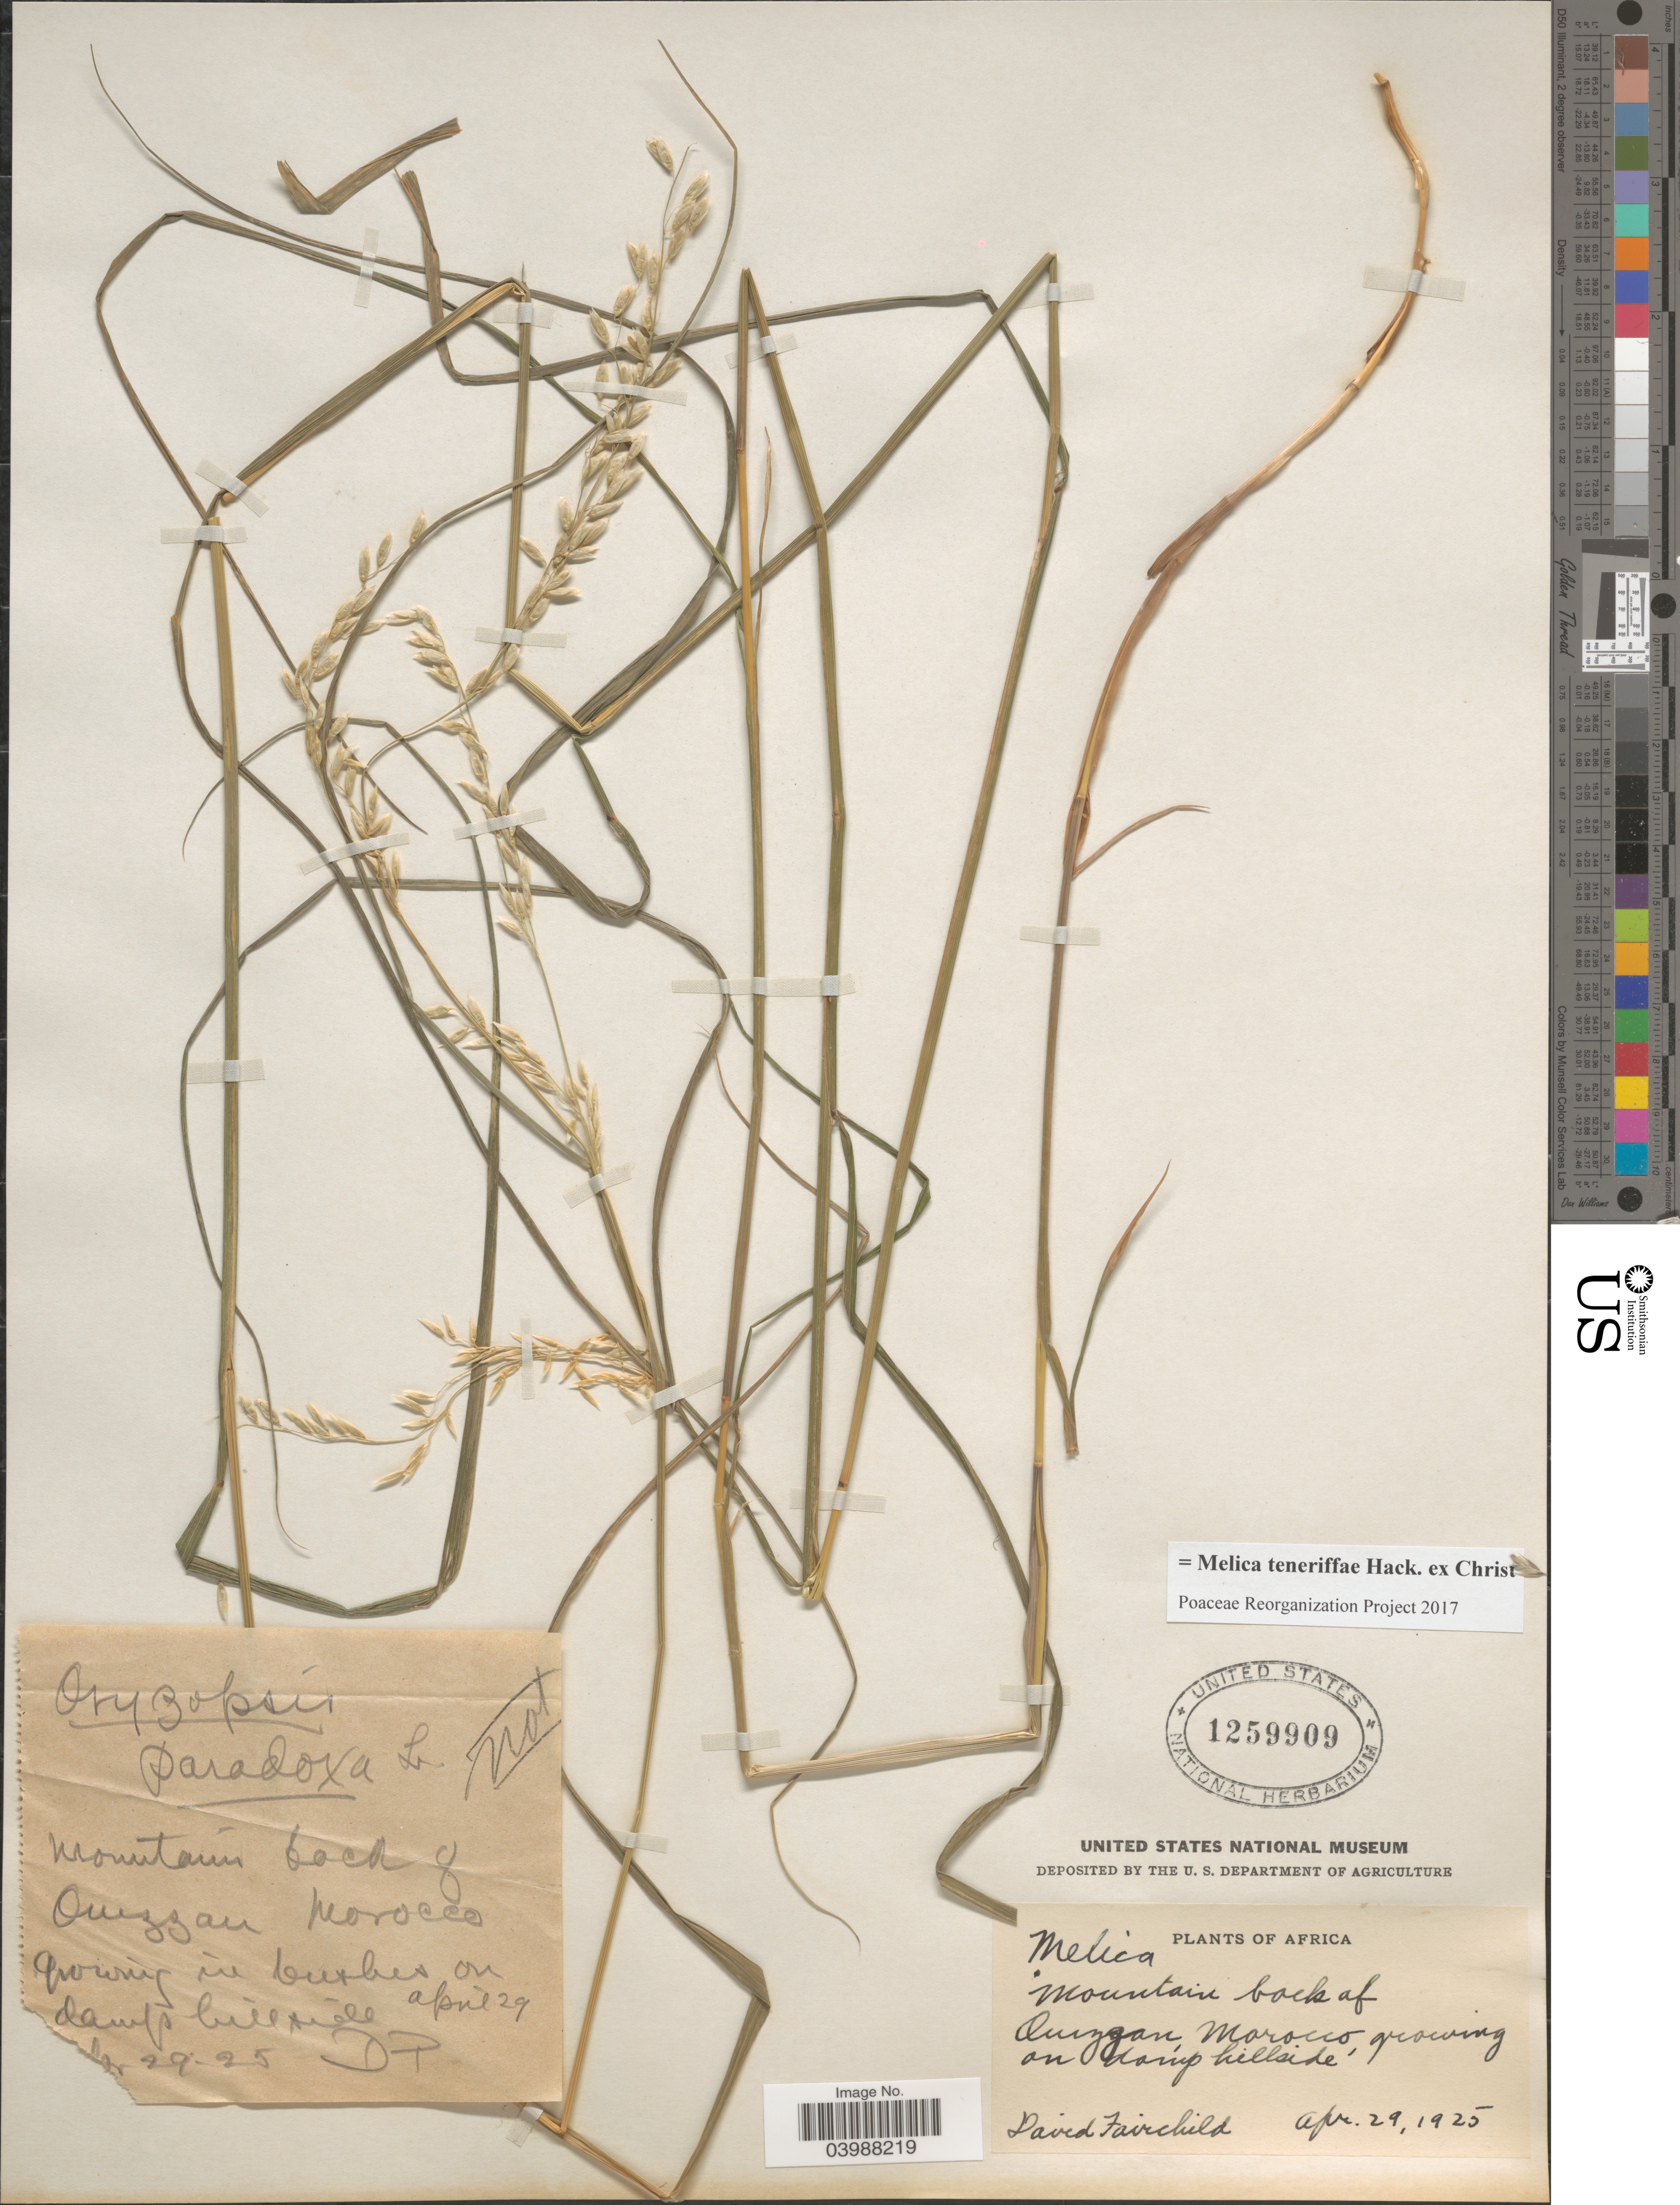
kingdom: Plantae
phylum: Tracheophyta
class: Liliopsida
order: Poales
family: Poaceae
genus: Melica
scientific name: Melica teneriffae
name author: Hack. ex Christ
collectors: D. Fairchild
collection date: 1925-04-29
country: Morocco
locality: Mountain back of Ouirgane.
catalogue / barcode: US 1259909